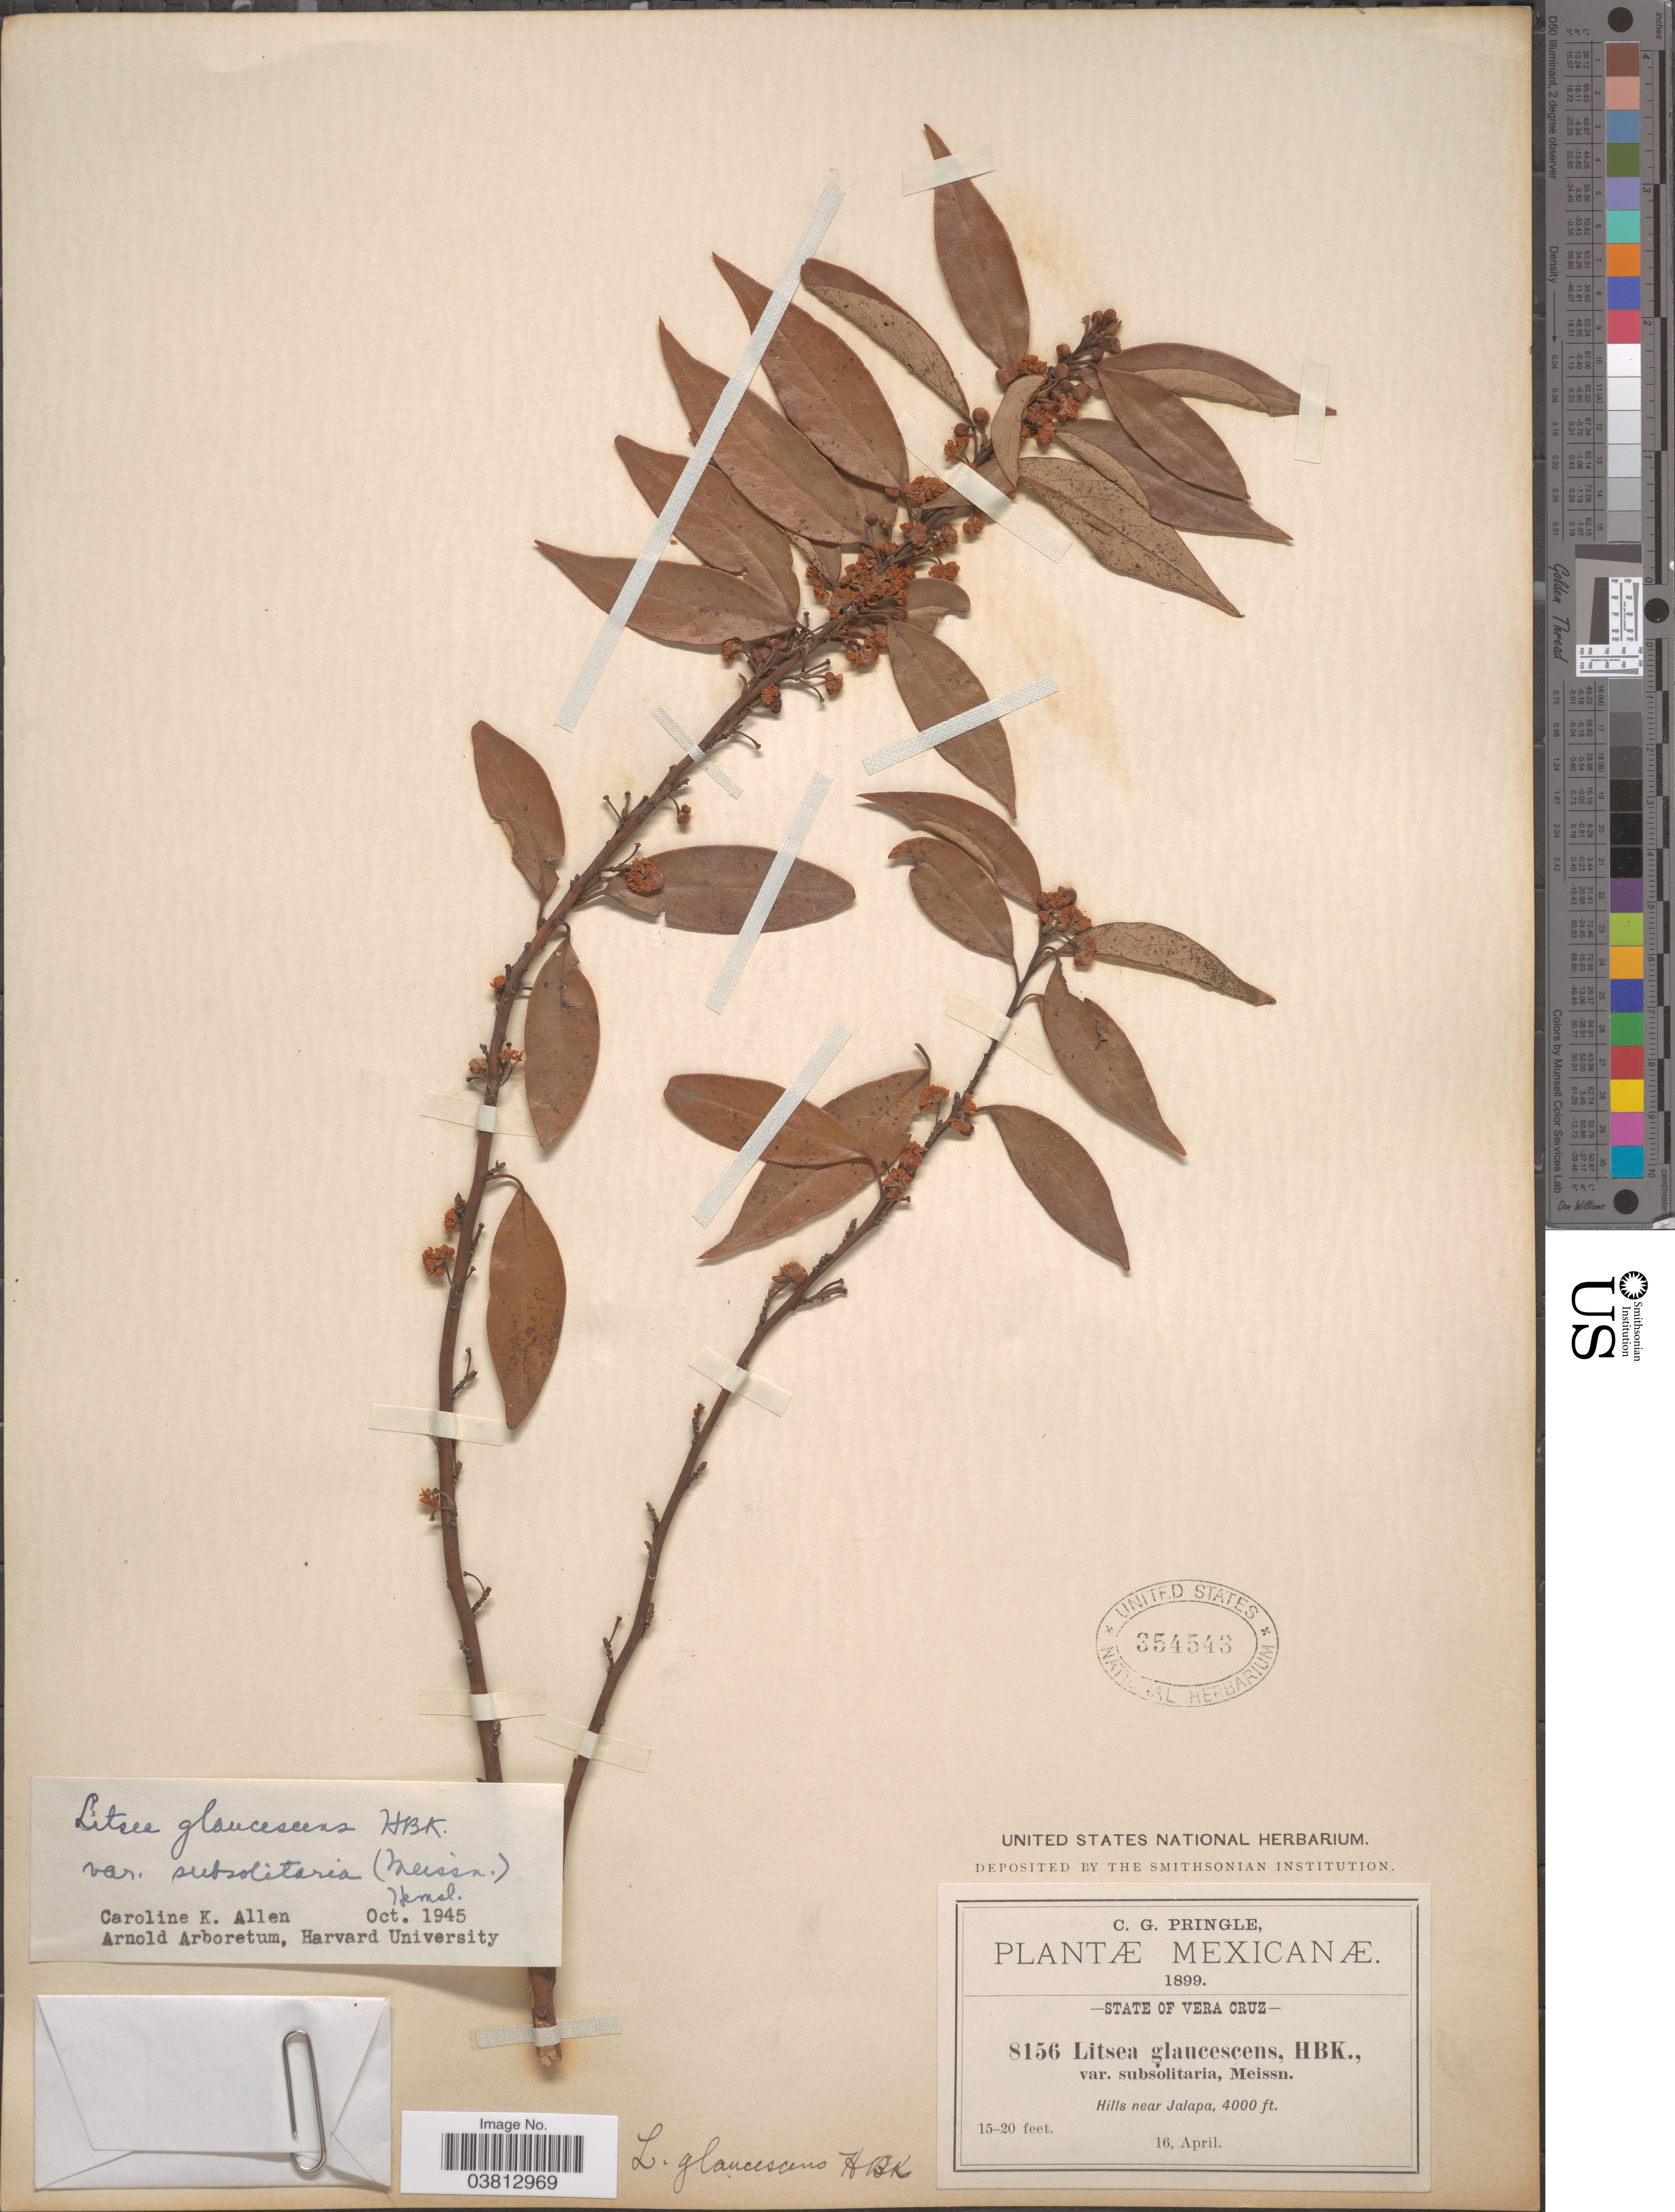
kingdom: Plantae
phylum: Tracheophyta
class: Magnoliopsida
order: Laurales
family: Lauraceae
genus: Litsea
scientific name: Litsea glaucescens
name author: Kunth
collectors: C. G. Pringle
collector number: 8156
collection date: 1899-04-16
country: Mexico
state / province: Veracruz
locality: State of Vera Cruz. Hills near Jalapa.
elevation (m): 1219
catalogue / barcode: US 354543